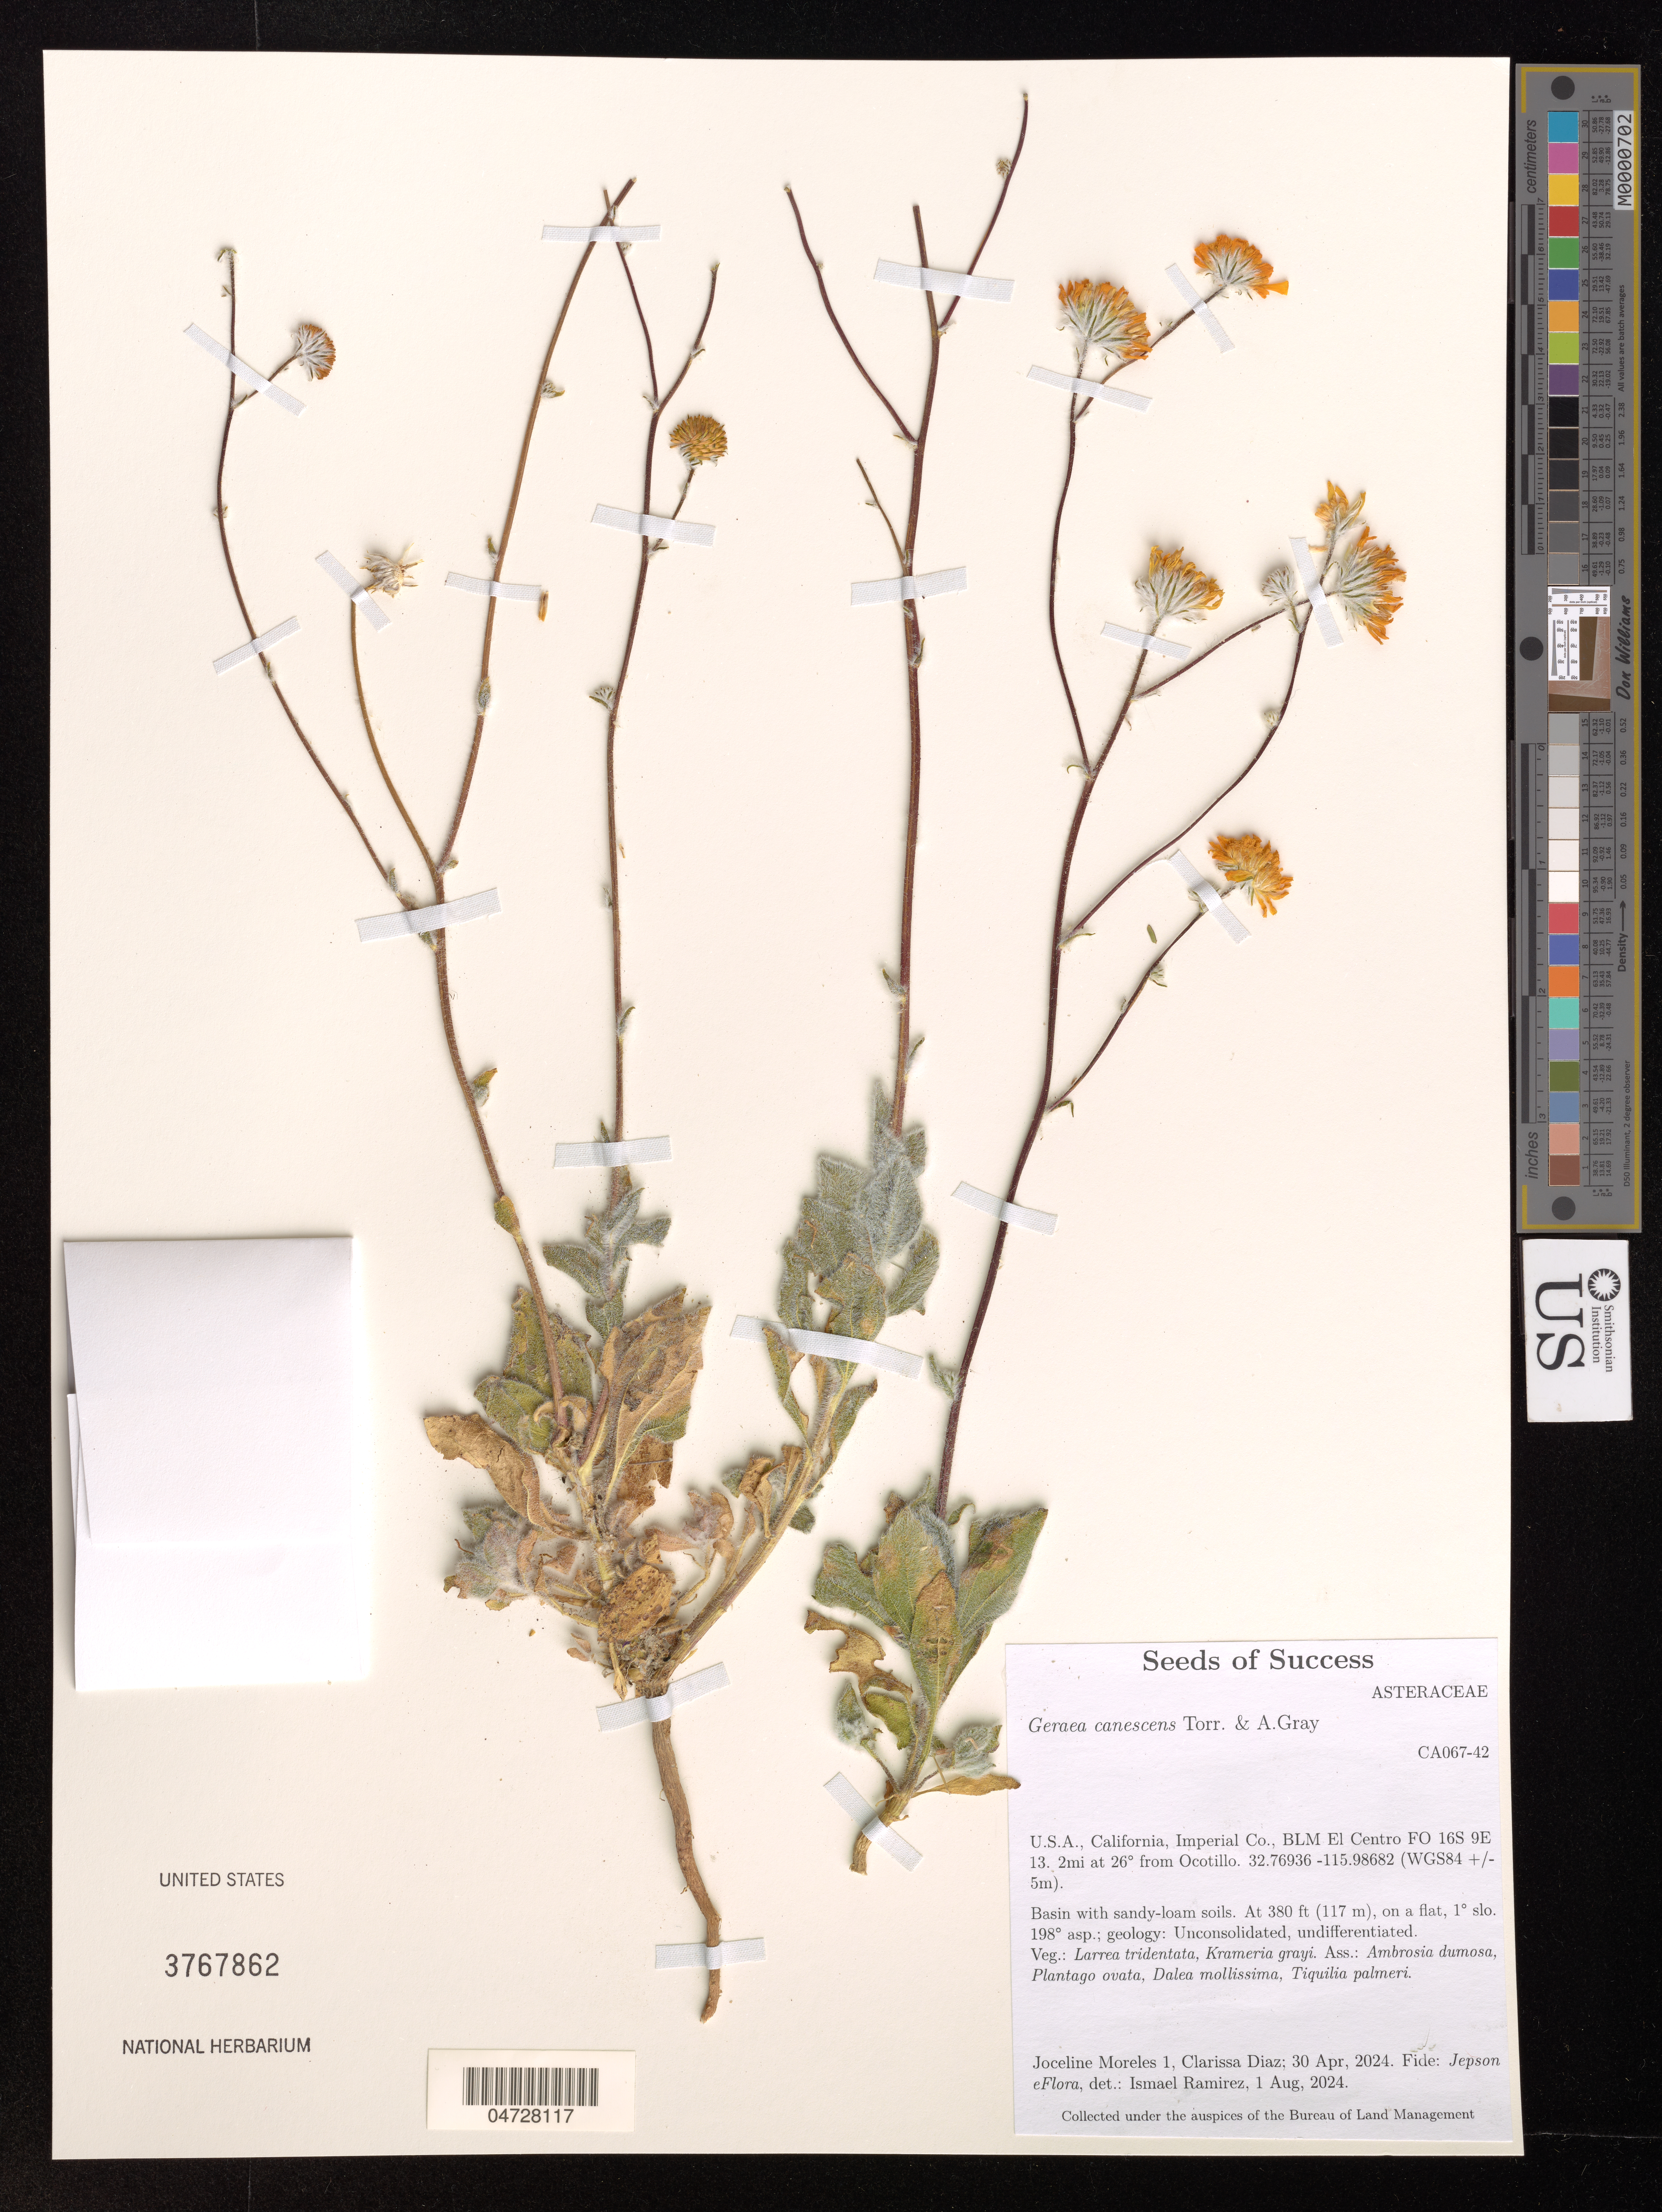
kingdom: Plantae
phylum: Tracheophyta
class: Magnoliopsida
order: Asterales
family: Asteraceae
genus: Geraea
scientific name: Geraea canescens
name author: Torr. & A. Gray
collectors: J. Moreles & C. Diaz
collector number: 1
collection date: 2024-04-30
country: United States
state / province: California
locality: Imperial Co., BLM El Centro FO 16S 9E 13. 2mi at 26° from Ocotillo.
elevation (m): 116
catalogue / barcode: US 3767862